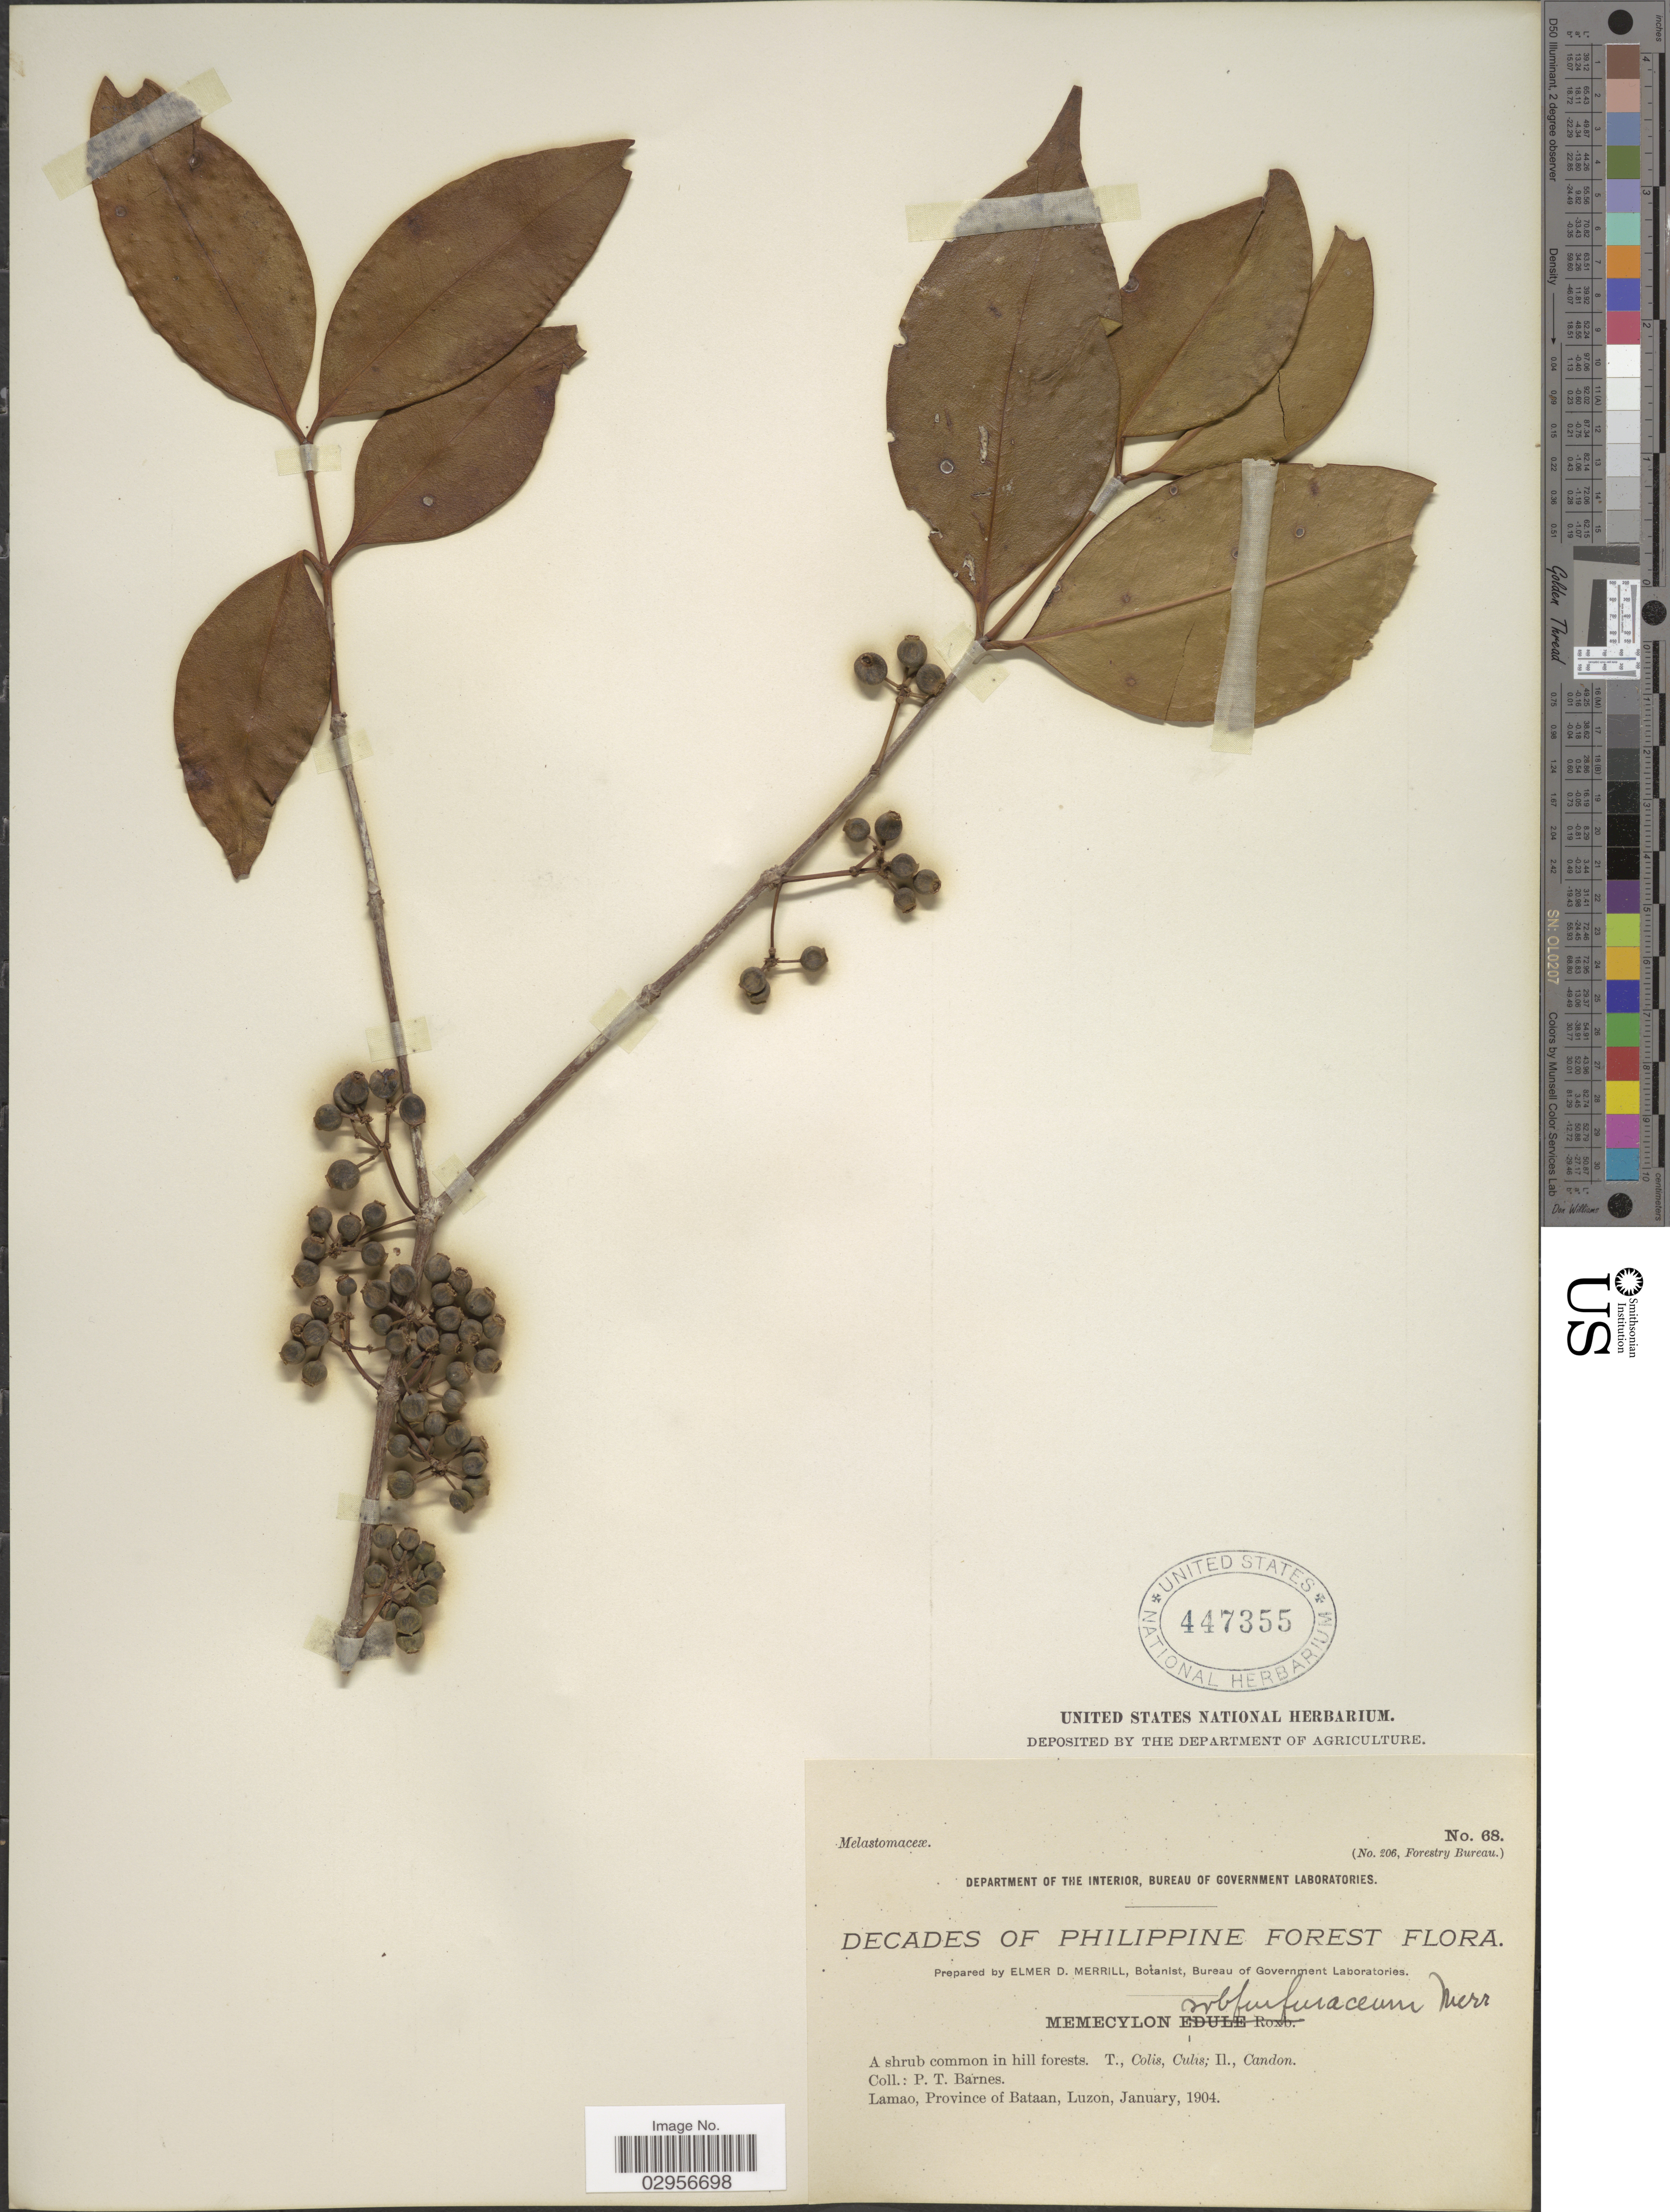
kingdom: Plantae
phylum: Tracheophyta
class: Magnoliopsida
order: Myrtales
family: Melastomataceae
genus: Memecylon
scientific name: Memecylon subfurfuraceum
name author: Merr.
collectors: P. Barnes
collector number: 68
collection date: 1904-01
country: Philippines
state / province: Central Luzon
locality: Lamao, Province of Bataan, Luzon.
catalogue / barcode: US 447355